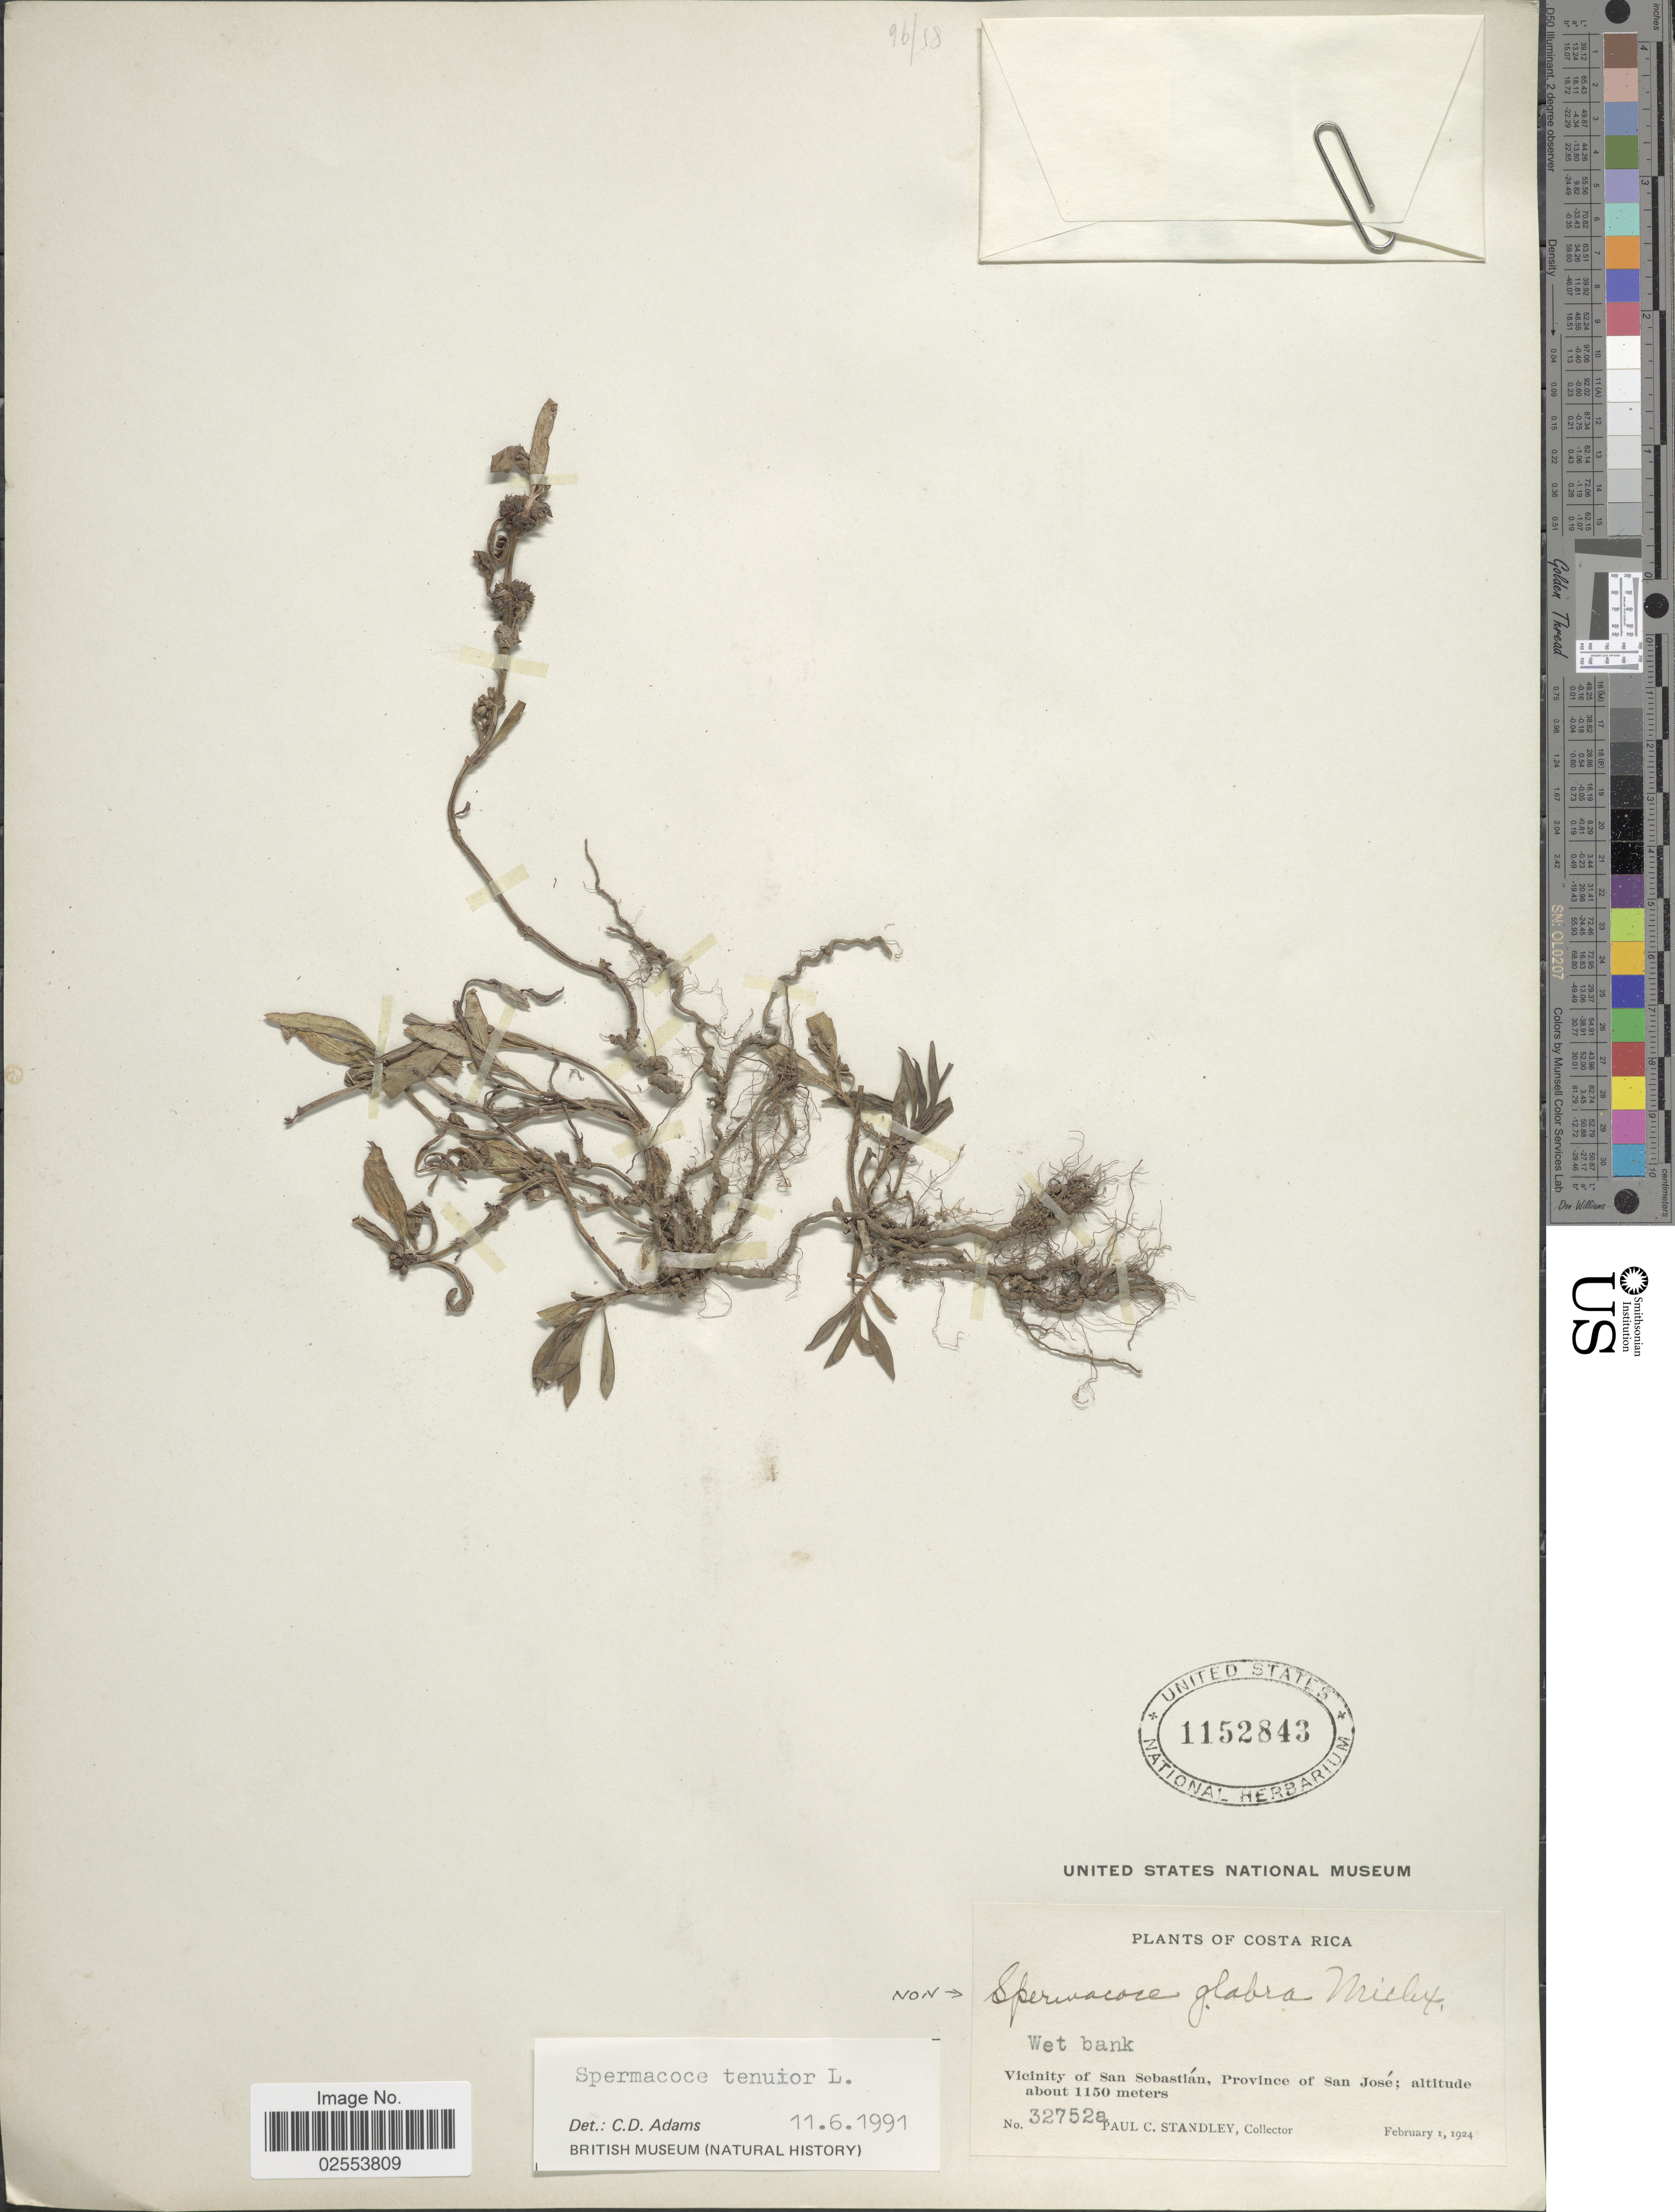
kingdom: Plantae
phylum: Tracheophyta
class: Magnoliopsida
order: Gentianales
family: Rubiaceae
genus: Spermacoce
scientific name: Spermacoce tenuior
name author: L.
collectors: P. C. Standley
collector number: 32752a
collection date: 1924-02-01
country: Costa Rica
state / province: San José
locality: Wet bank, Vicinity of San Sebastian.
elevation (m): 1150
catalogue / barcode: US 1152843